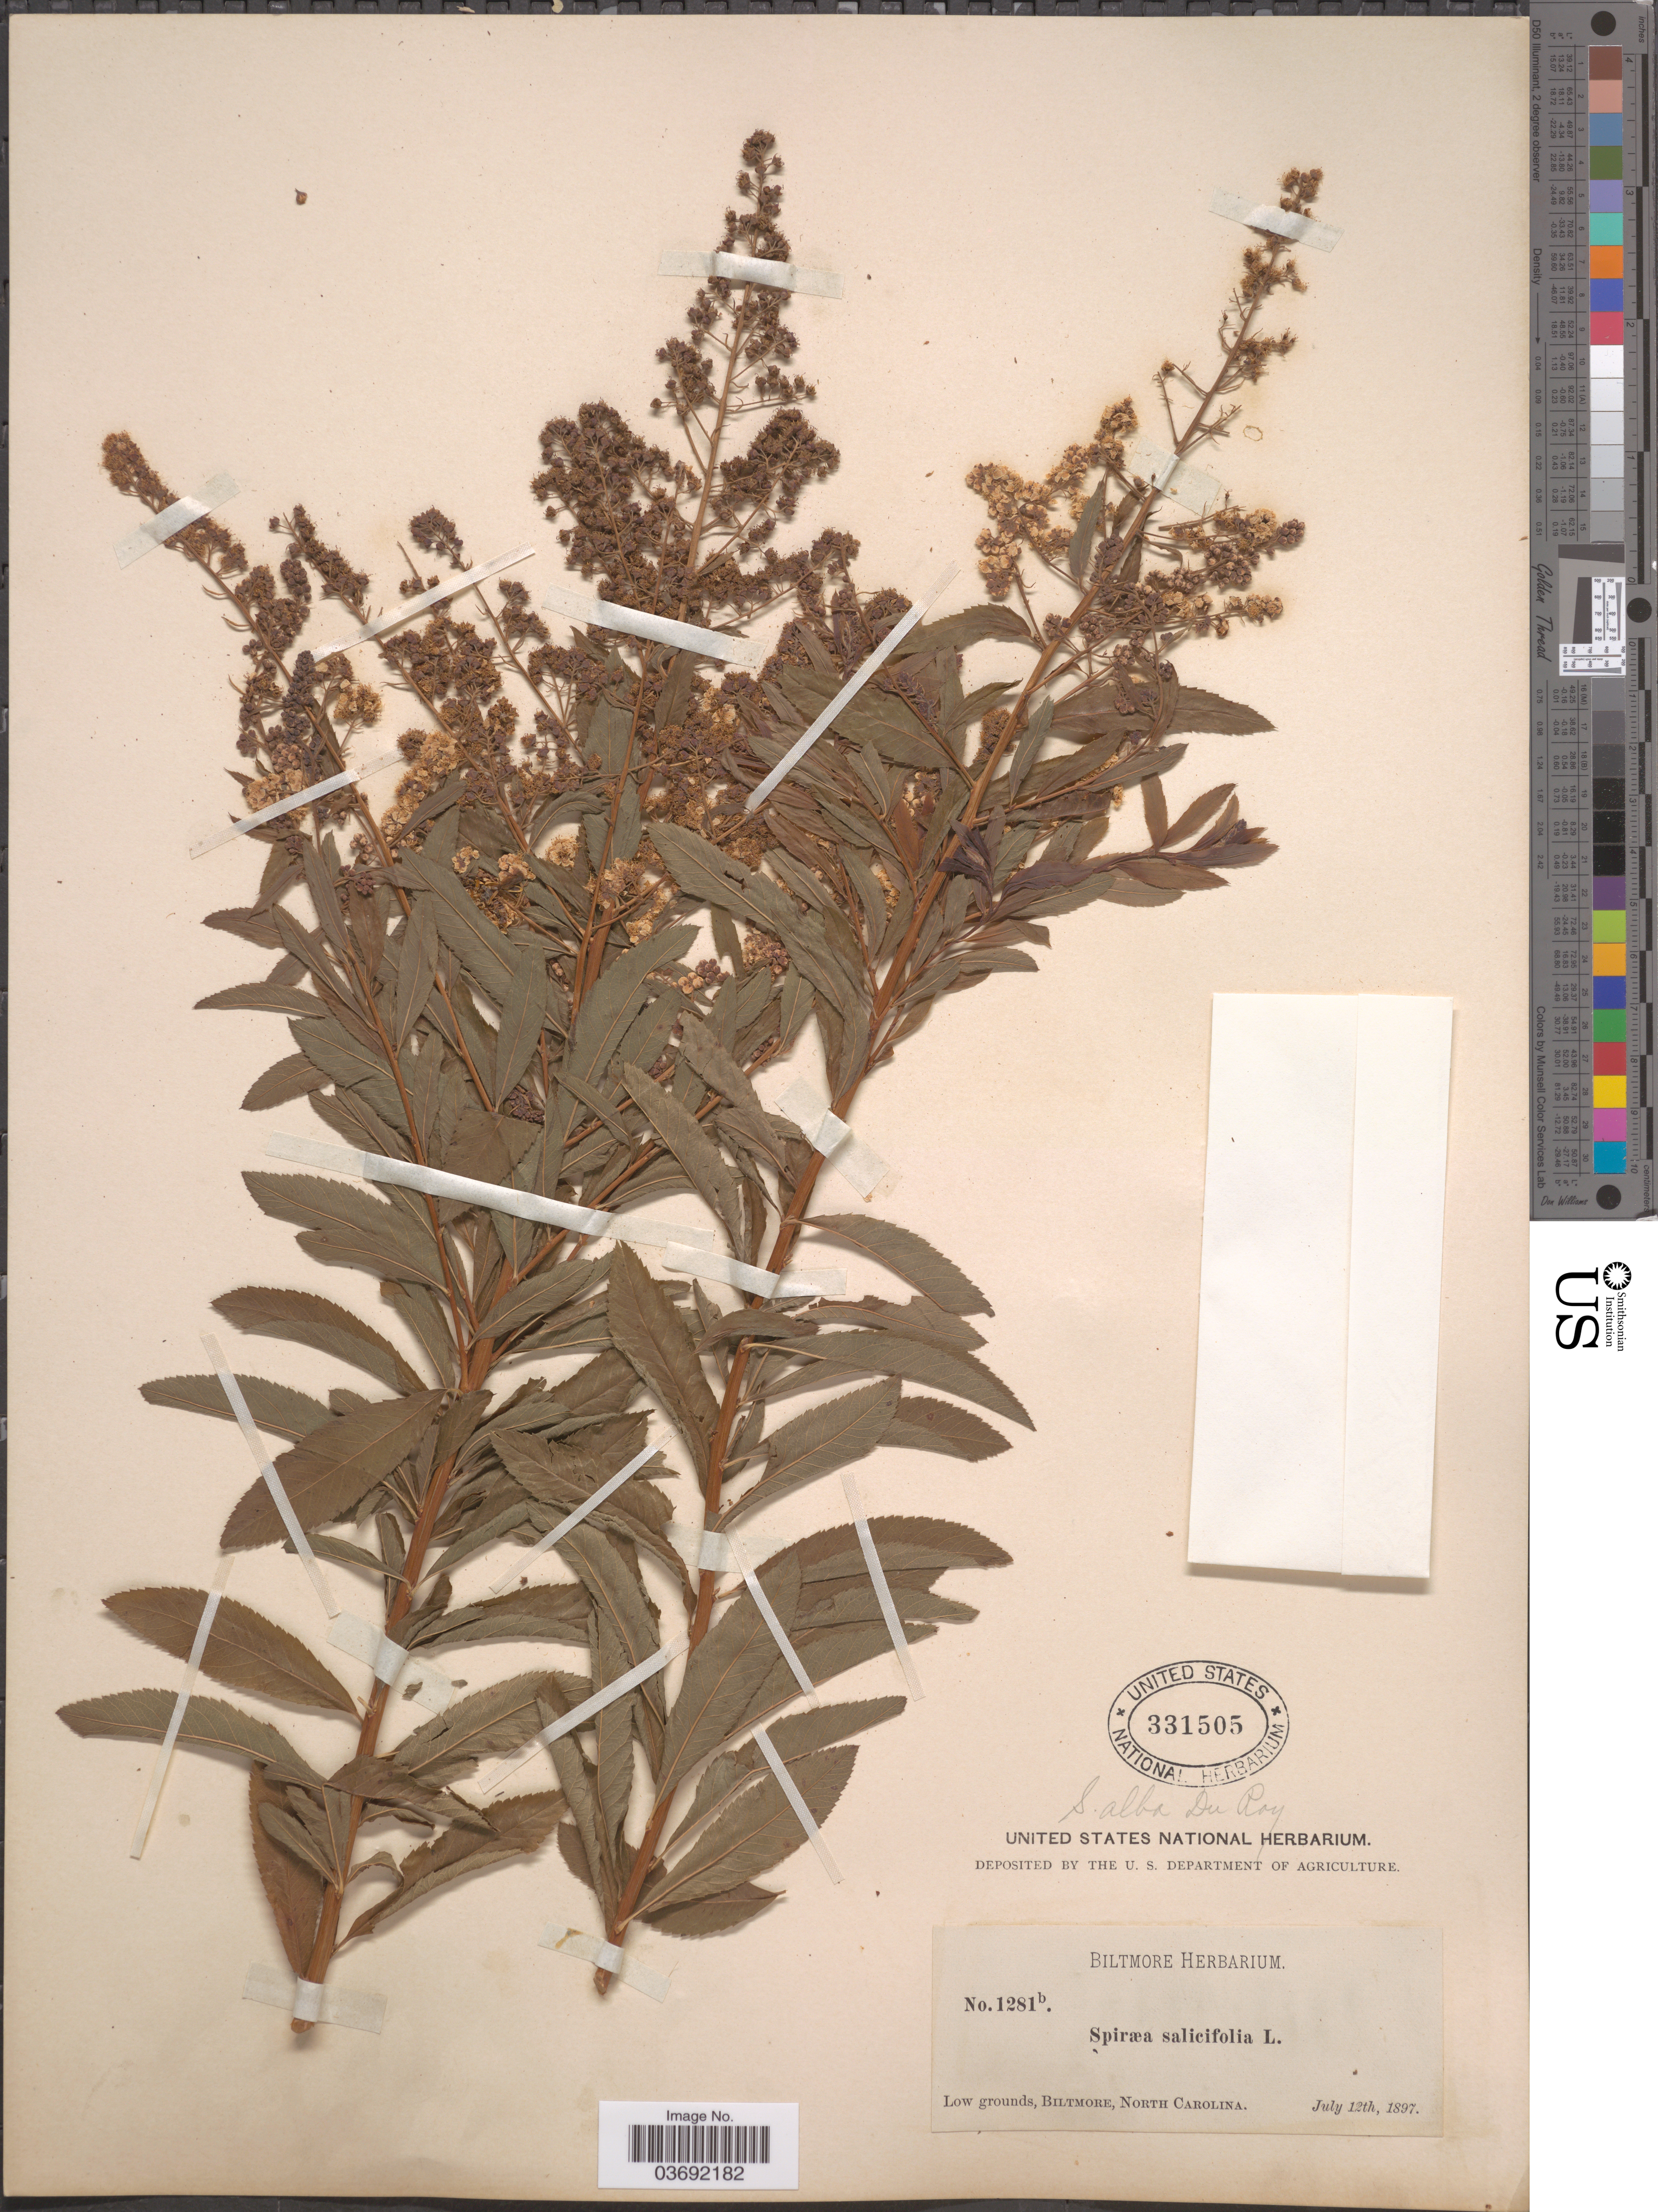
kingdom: Plantae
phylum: Tracheophyta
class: Magnoliopsida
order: Rosales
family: Rosaceae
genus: Spiraea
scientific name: Spiraea alba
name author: Du Roi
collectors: ex herb. Biltmore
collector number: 1281b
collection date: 1897-07-12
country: United States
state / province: North Carolina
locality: Biltmore.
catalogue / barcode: US 331505